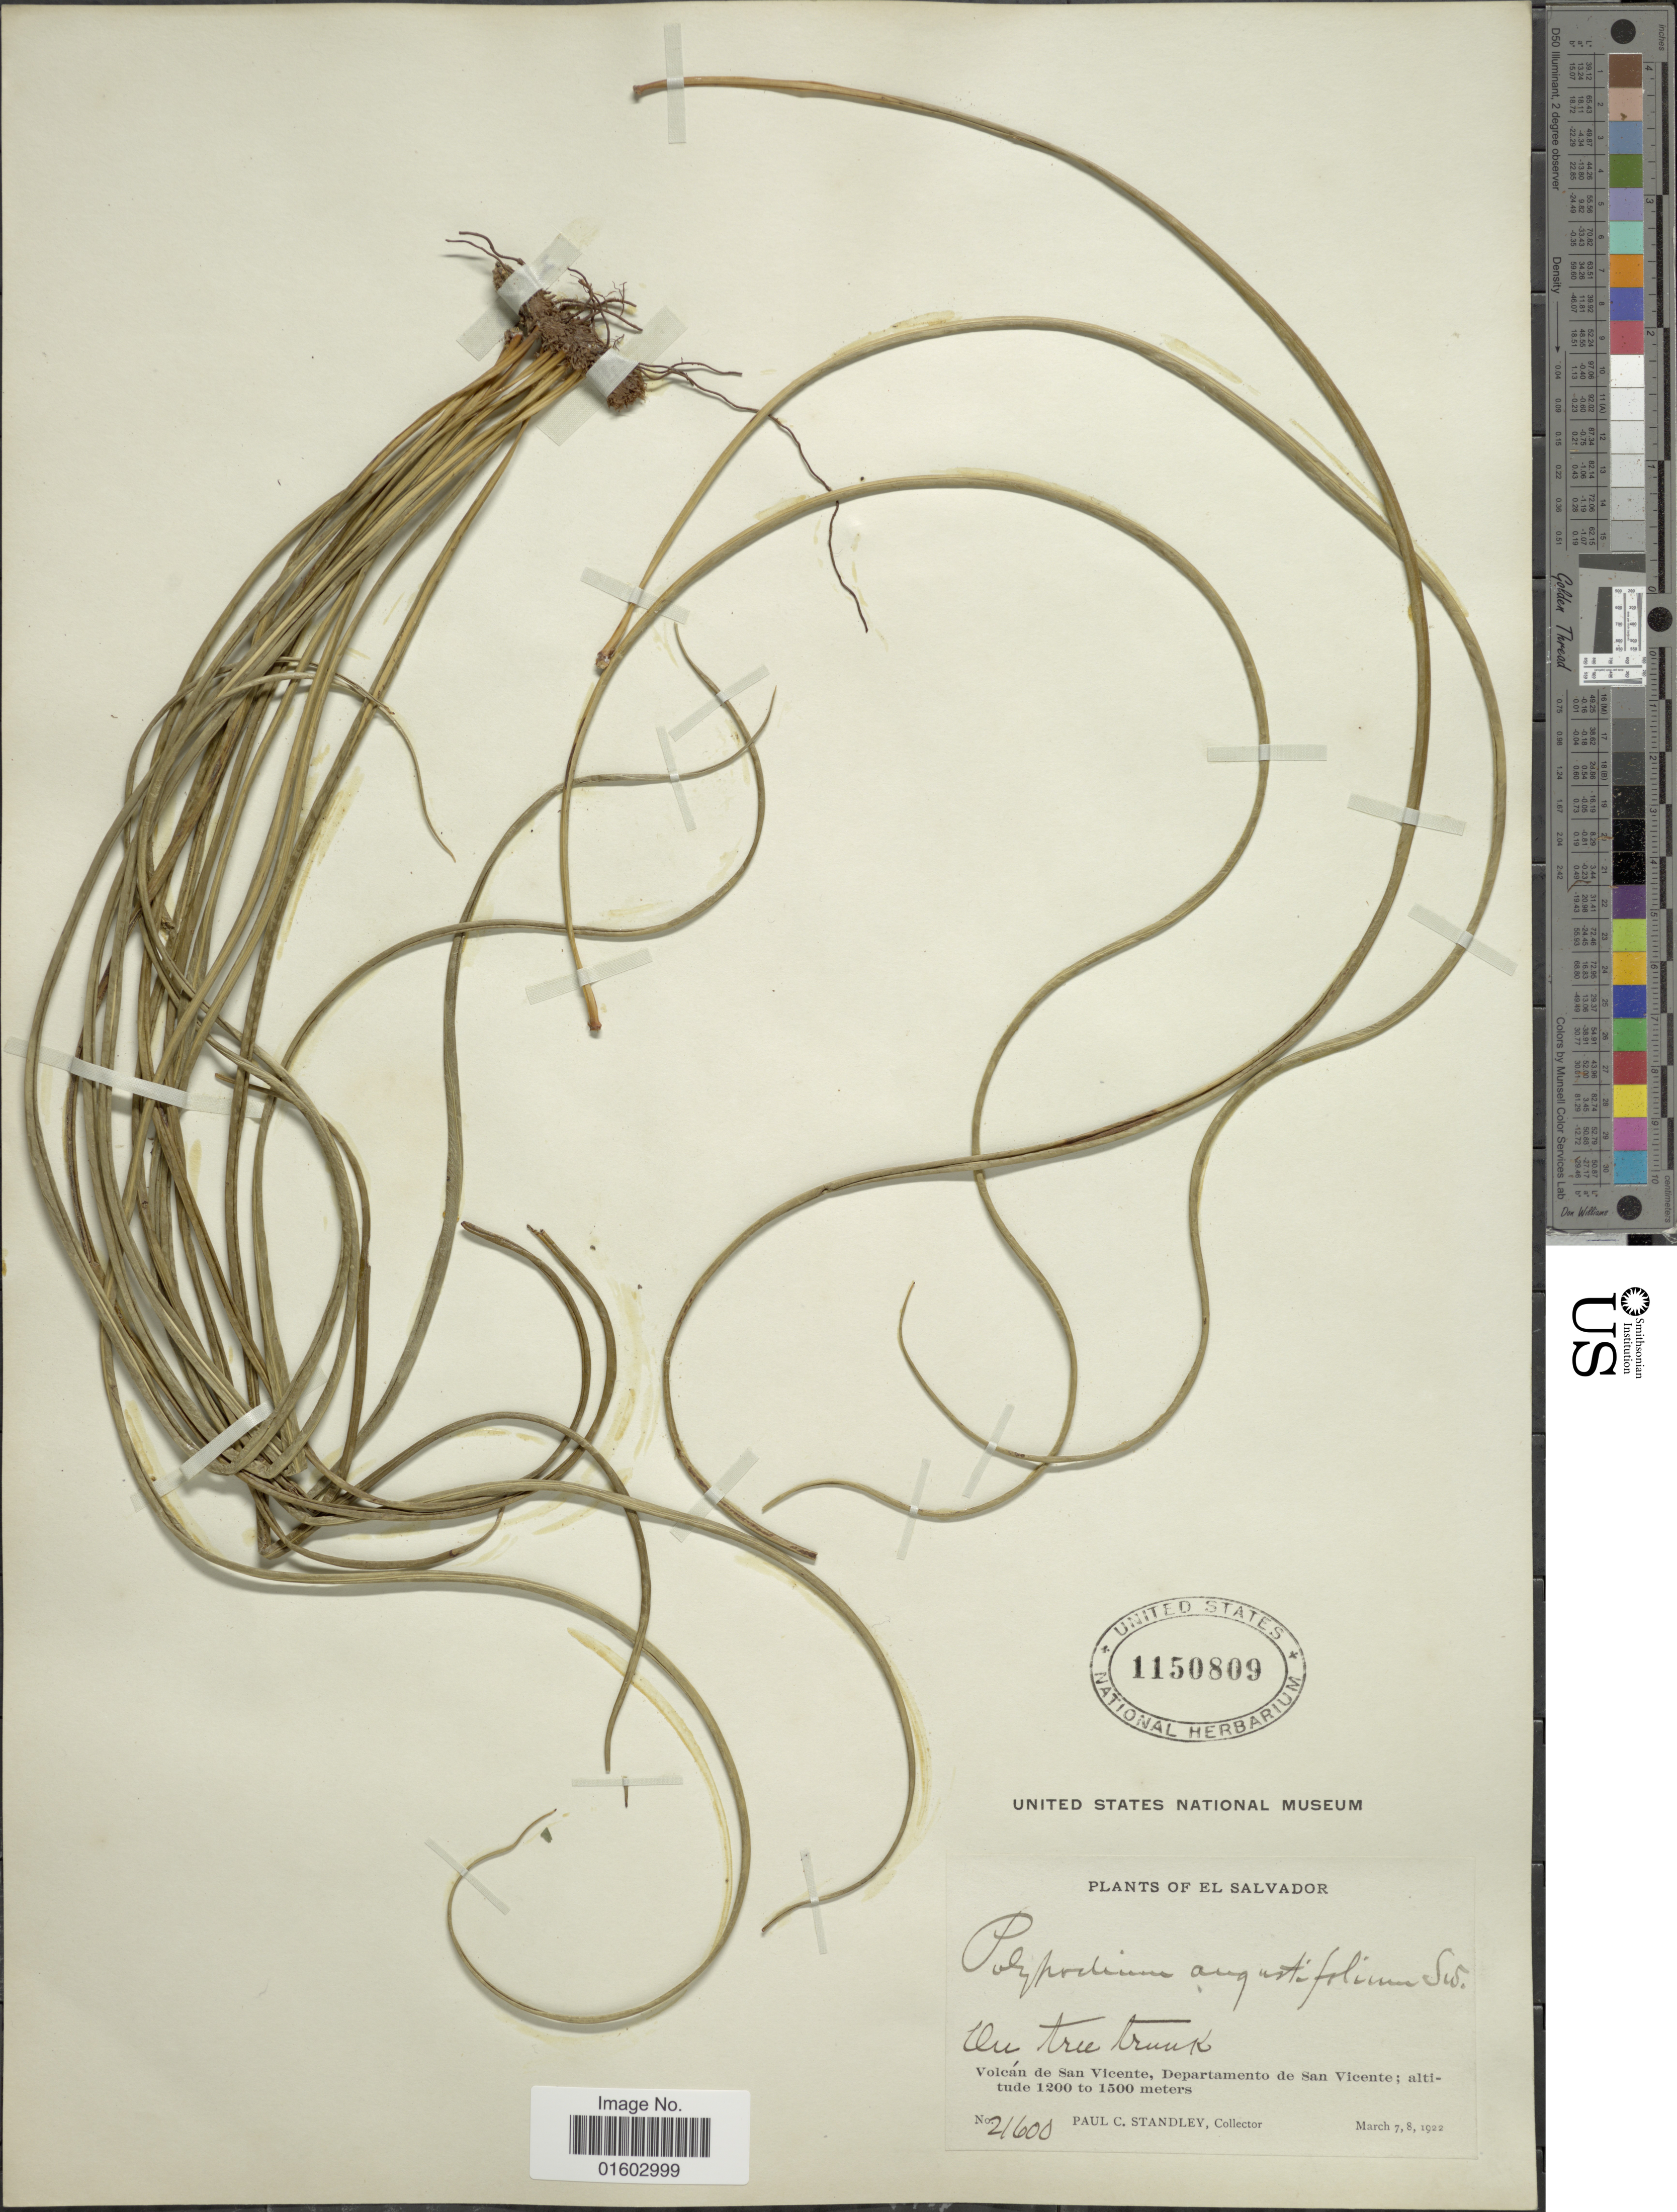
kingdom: Plantae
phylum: Tracheophyta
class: Polypodiopsida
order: Polypodiales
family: Polypodiaceae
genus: Campyloneurum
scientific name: Campyloneurum ensifolium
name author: (Willd.) J. Sm.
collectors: P. C. Standley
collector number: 21600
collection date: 1922-03-07/1922-03-08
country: El Salvador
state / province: San Vincente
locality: Volcan de San Vicente, Departemento de San Vicente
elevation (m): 1200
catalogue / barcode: US 1150809